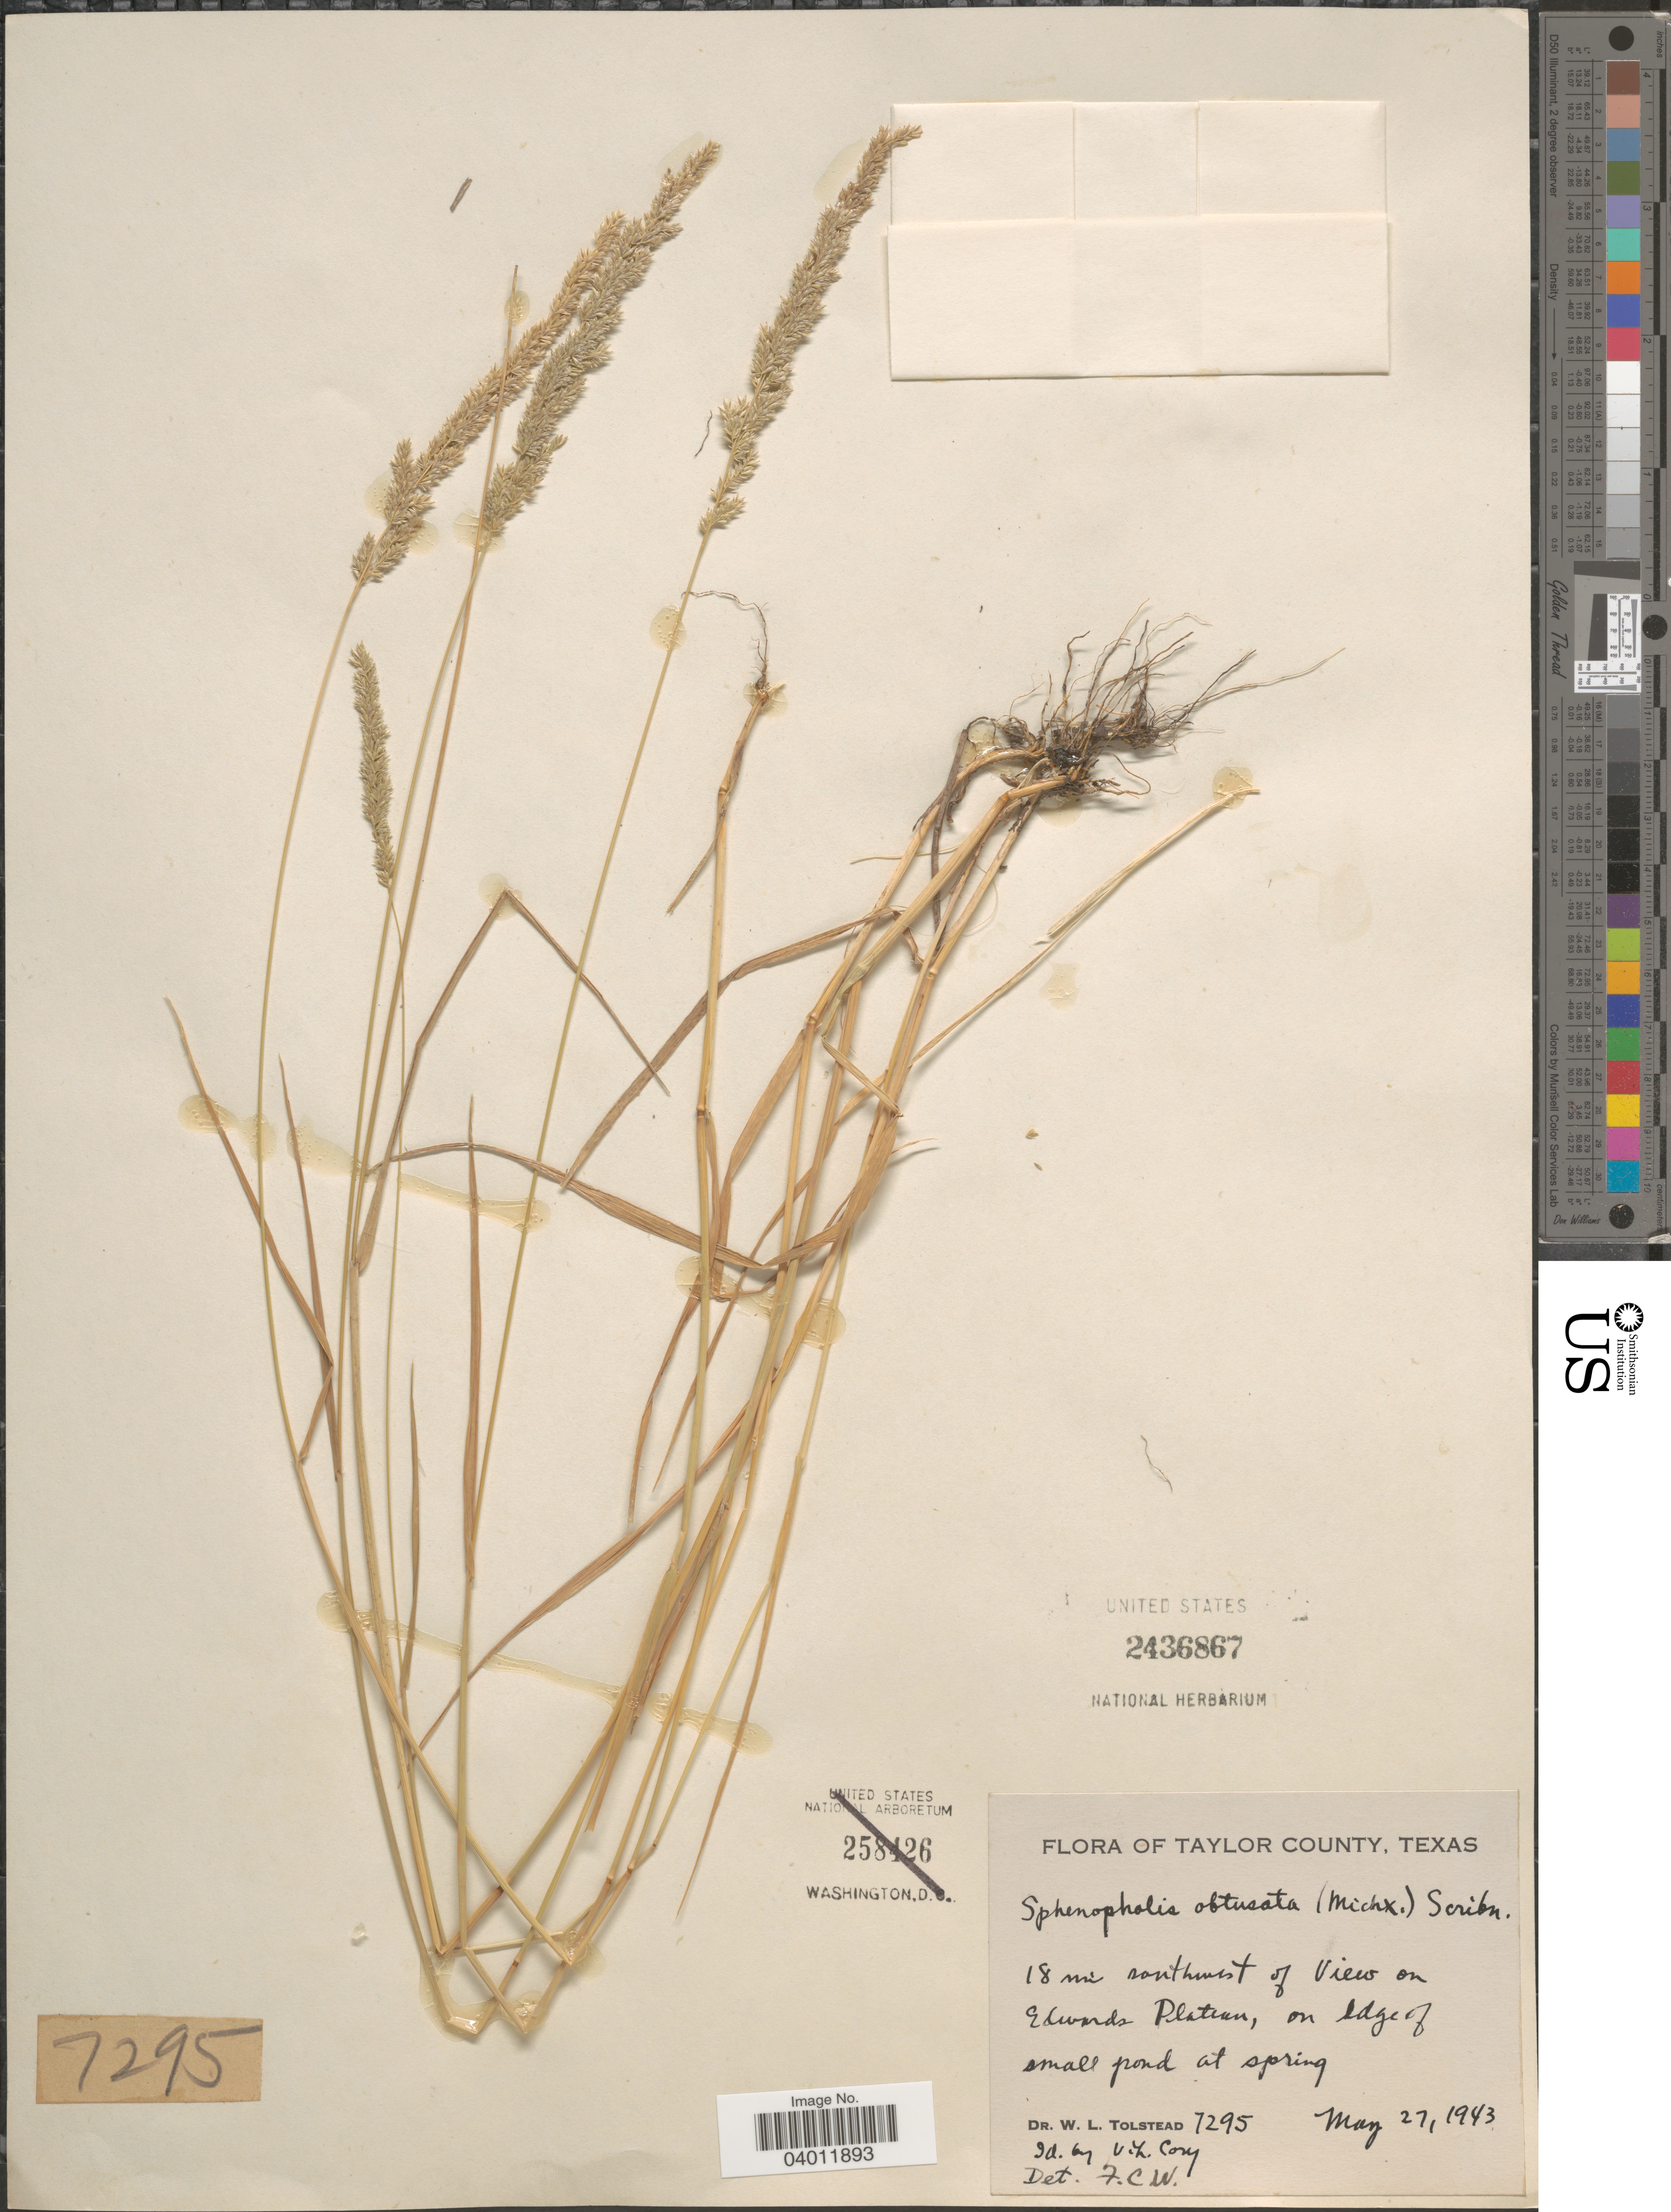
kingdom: Plantae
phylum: Tracheophyta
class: Liliopsida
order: Poales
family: Poaceae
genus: Sphenopholis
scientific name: Sphenopholis obtusata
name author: (Michx.) Scribn.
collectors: W. Tolstead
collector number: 7295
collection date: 1943-05-27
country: United States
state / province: Texas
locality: Taylor County. 18 mi southwest of View on Edwards Plateau, on edge of small pond at spring.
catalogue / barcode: US 2436867